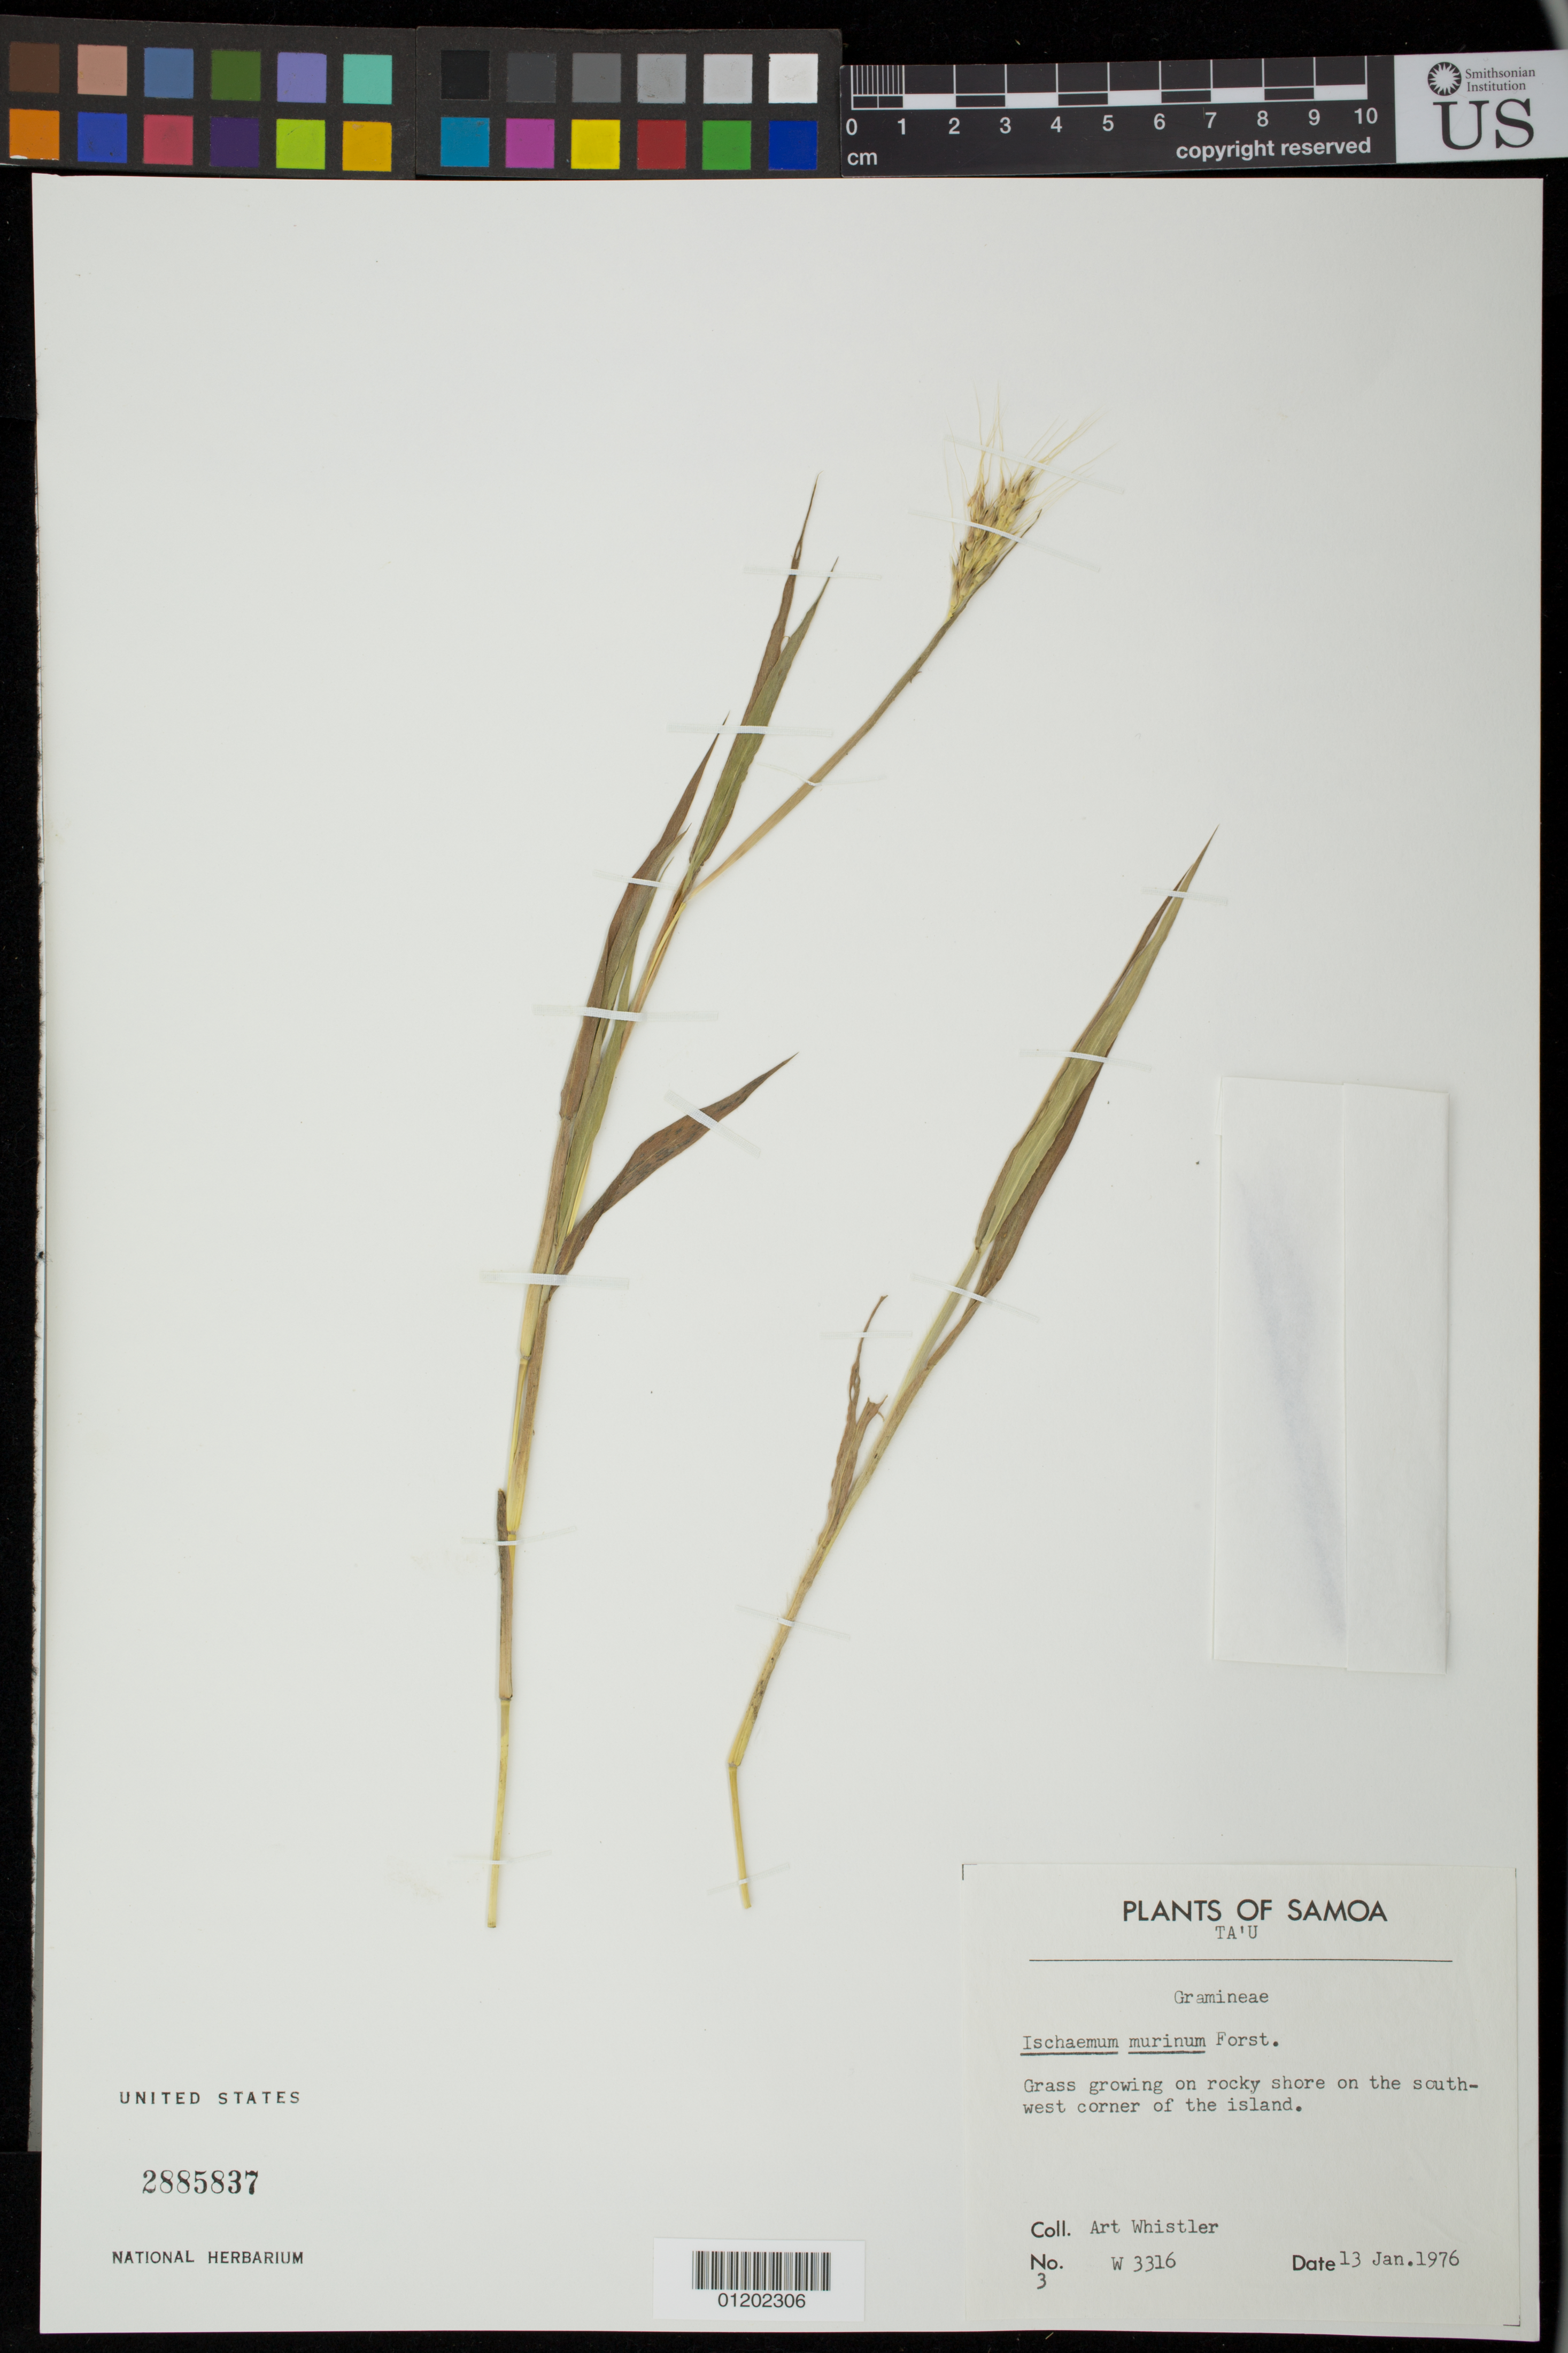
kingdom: Plantae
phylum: Tracheophyta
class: Liliopsida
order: Poales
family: Poaceae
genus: Ischaemum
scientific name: Ischaemum murinum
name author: G. Forst.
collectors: A. Whistler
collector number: W 3316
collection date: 1976-01-13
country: American Samoa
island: Ta'u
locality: On the south west corner of the island.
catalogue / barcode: US 2885837